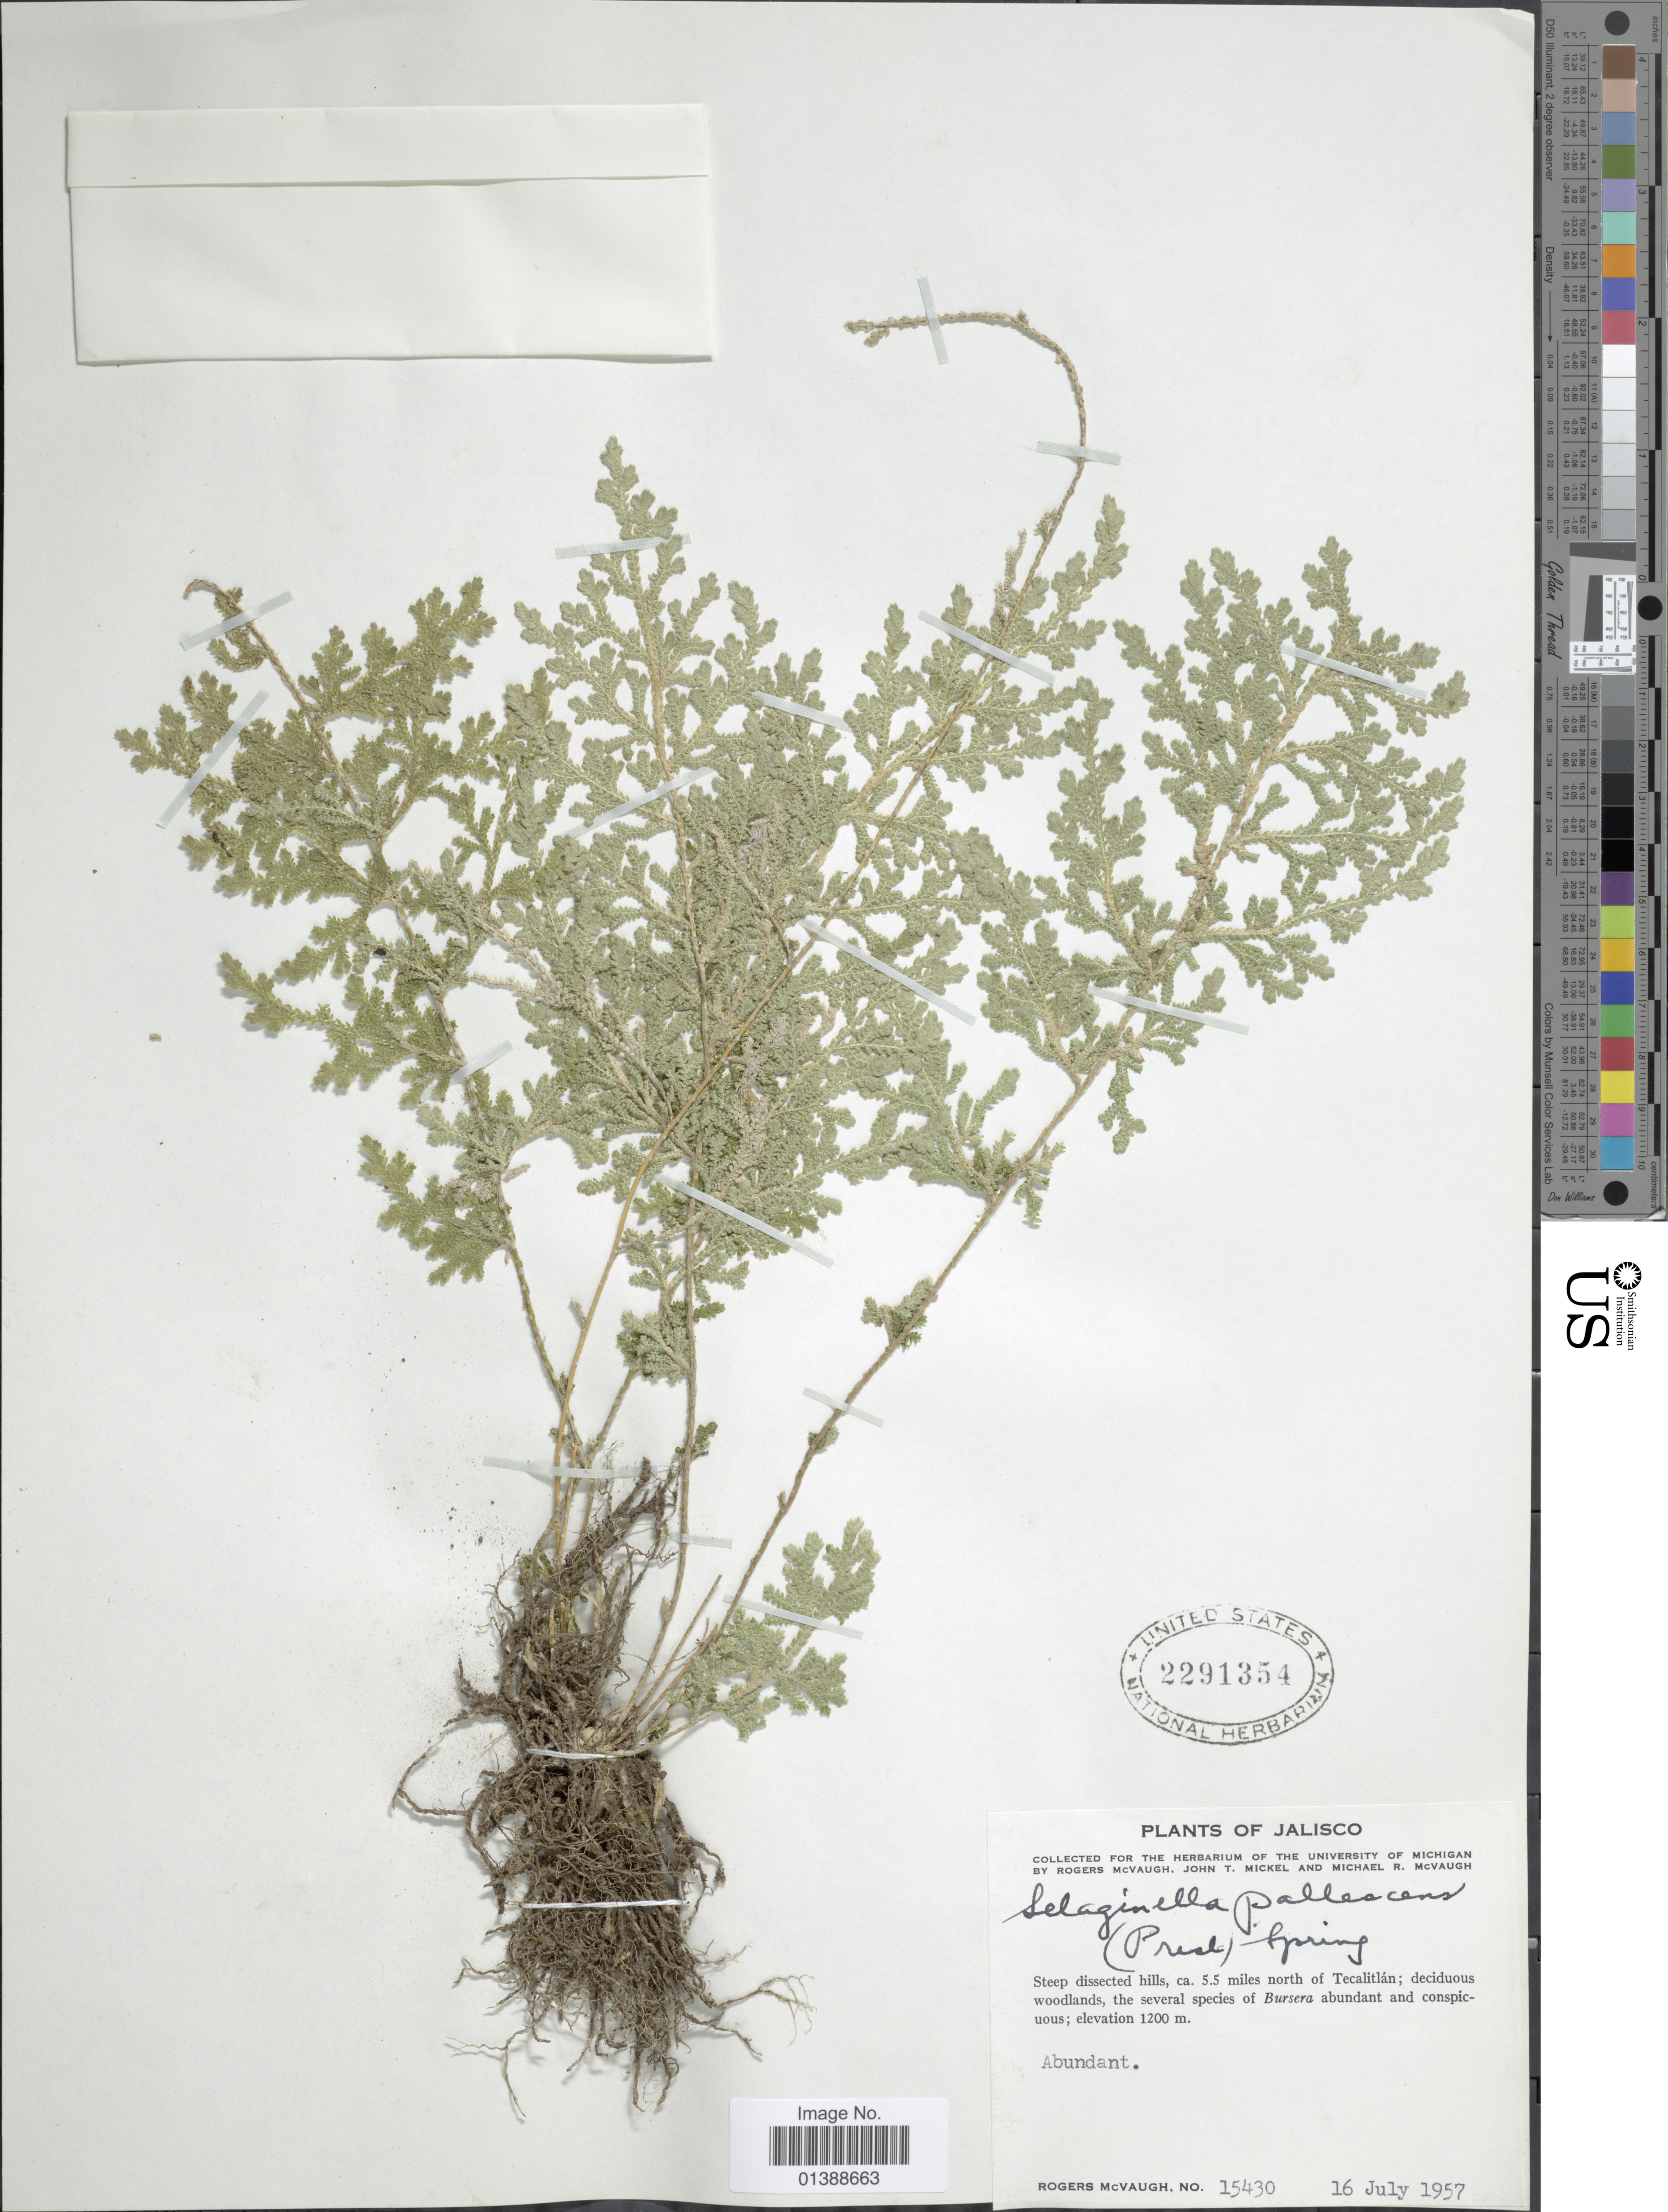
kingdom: Plantae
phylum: Tracheophyta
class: Lycopodiopsida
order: Selaginellales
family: Selaginellaceae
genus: Selaginella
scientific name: Selaginella pallescens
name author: (C. Presl) Spring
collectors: R. McVaugh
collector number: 15430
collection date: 1957-07-16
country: Mexico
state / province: Jalisco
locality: Steep dissected hills, ca 5.5 miles north of Tecalitlán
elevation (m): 1200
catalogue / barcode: US 2291354